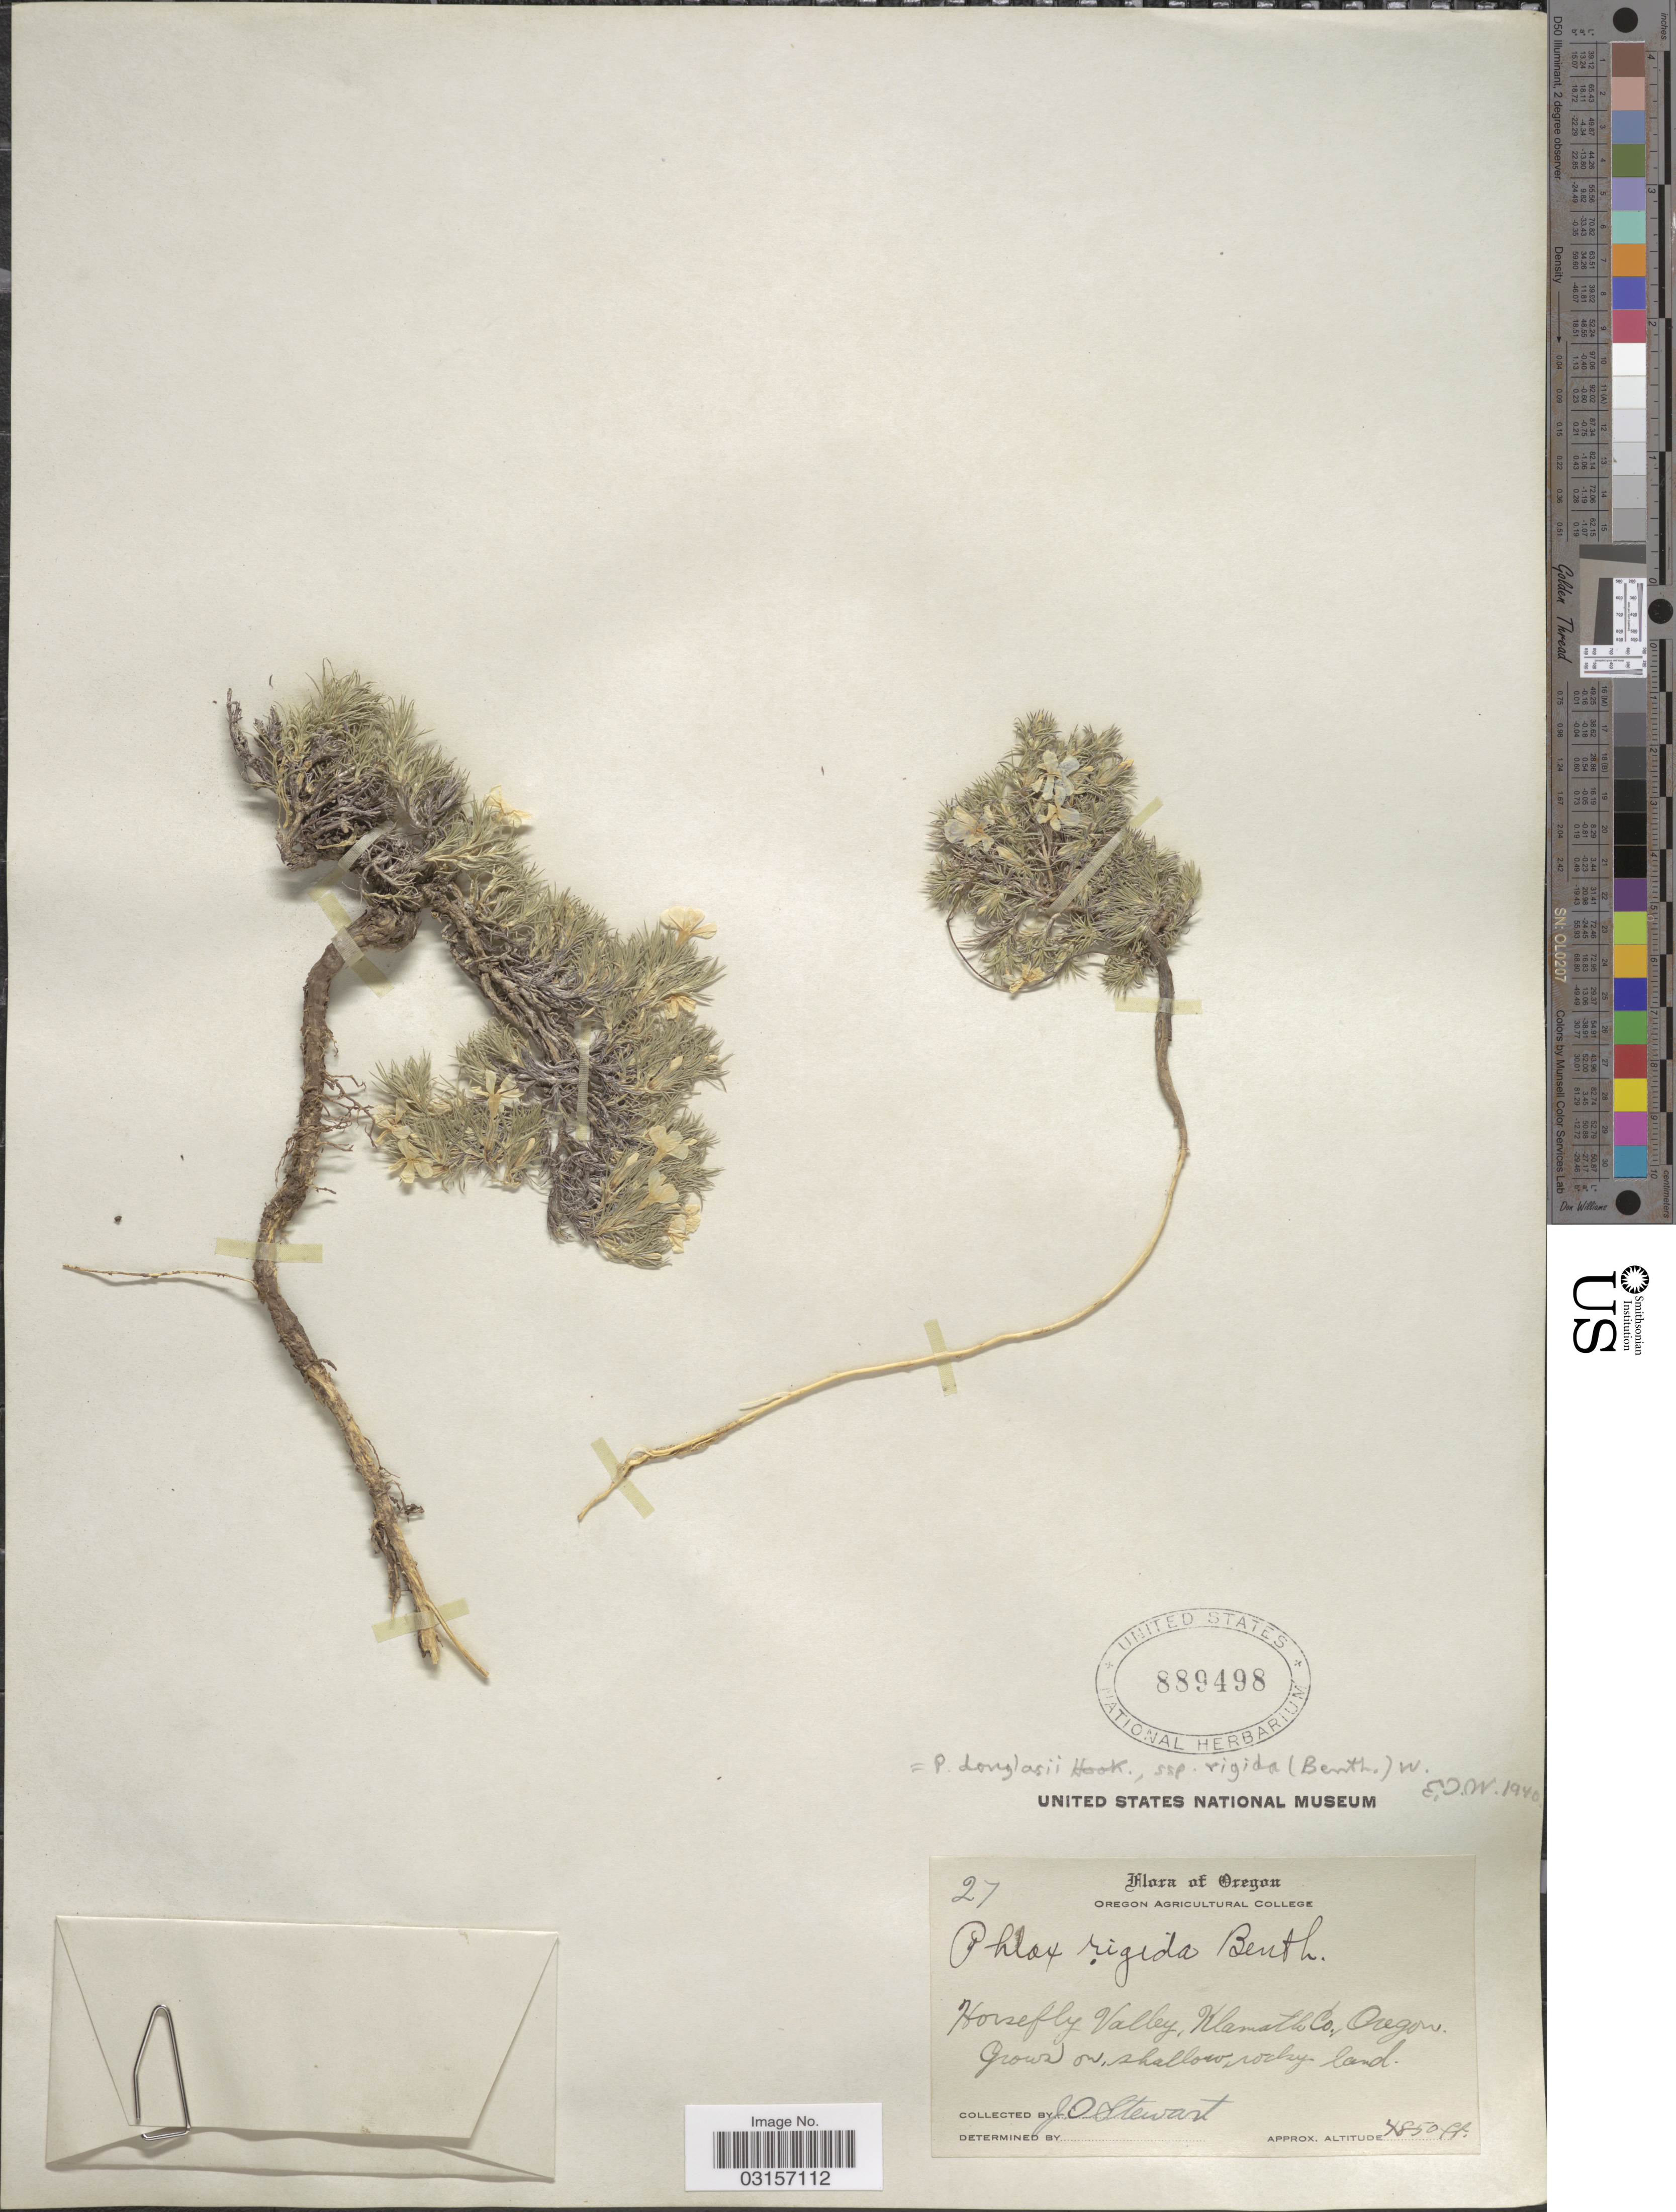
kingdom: Plantae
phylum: Tracheophyta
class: Magnoliopsida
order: Ericales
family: Polemoniaceae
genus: Phlox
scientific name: Phlox caespitosa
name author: Nutt.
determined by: Mayfield, M. H.; Ferguson, C. J.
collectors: J. Stewart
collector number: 27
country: United States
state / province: Oregon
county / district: Klamath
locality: Horsefly Valley, Klamath Co., Oregon.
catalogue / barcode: US 889498